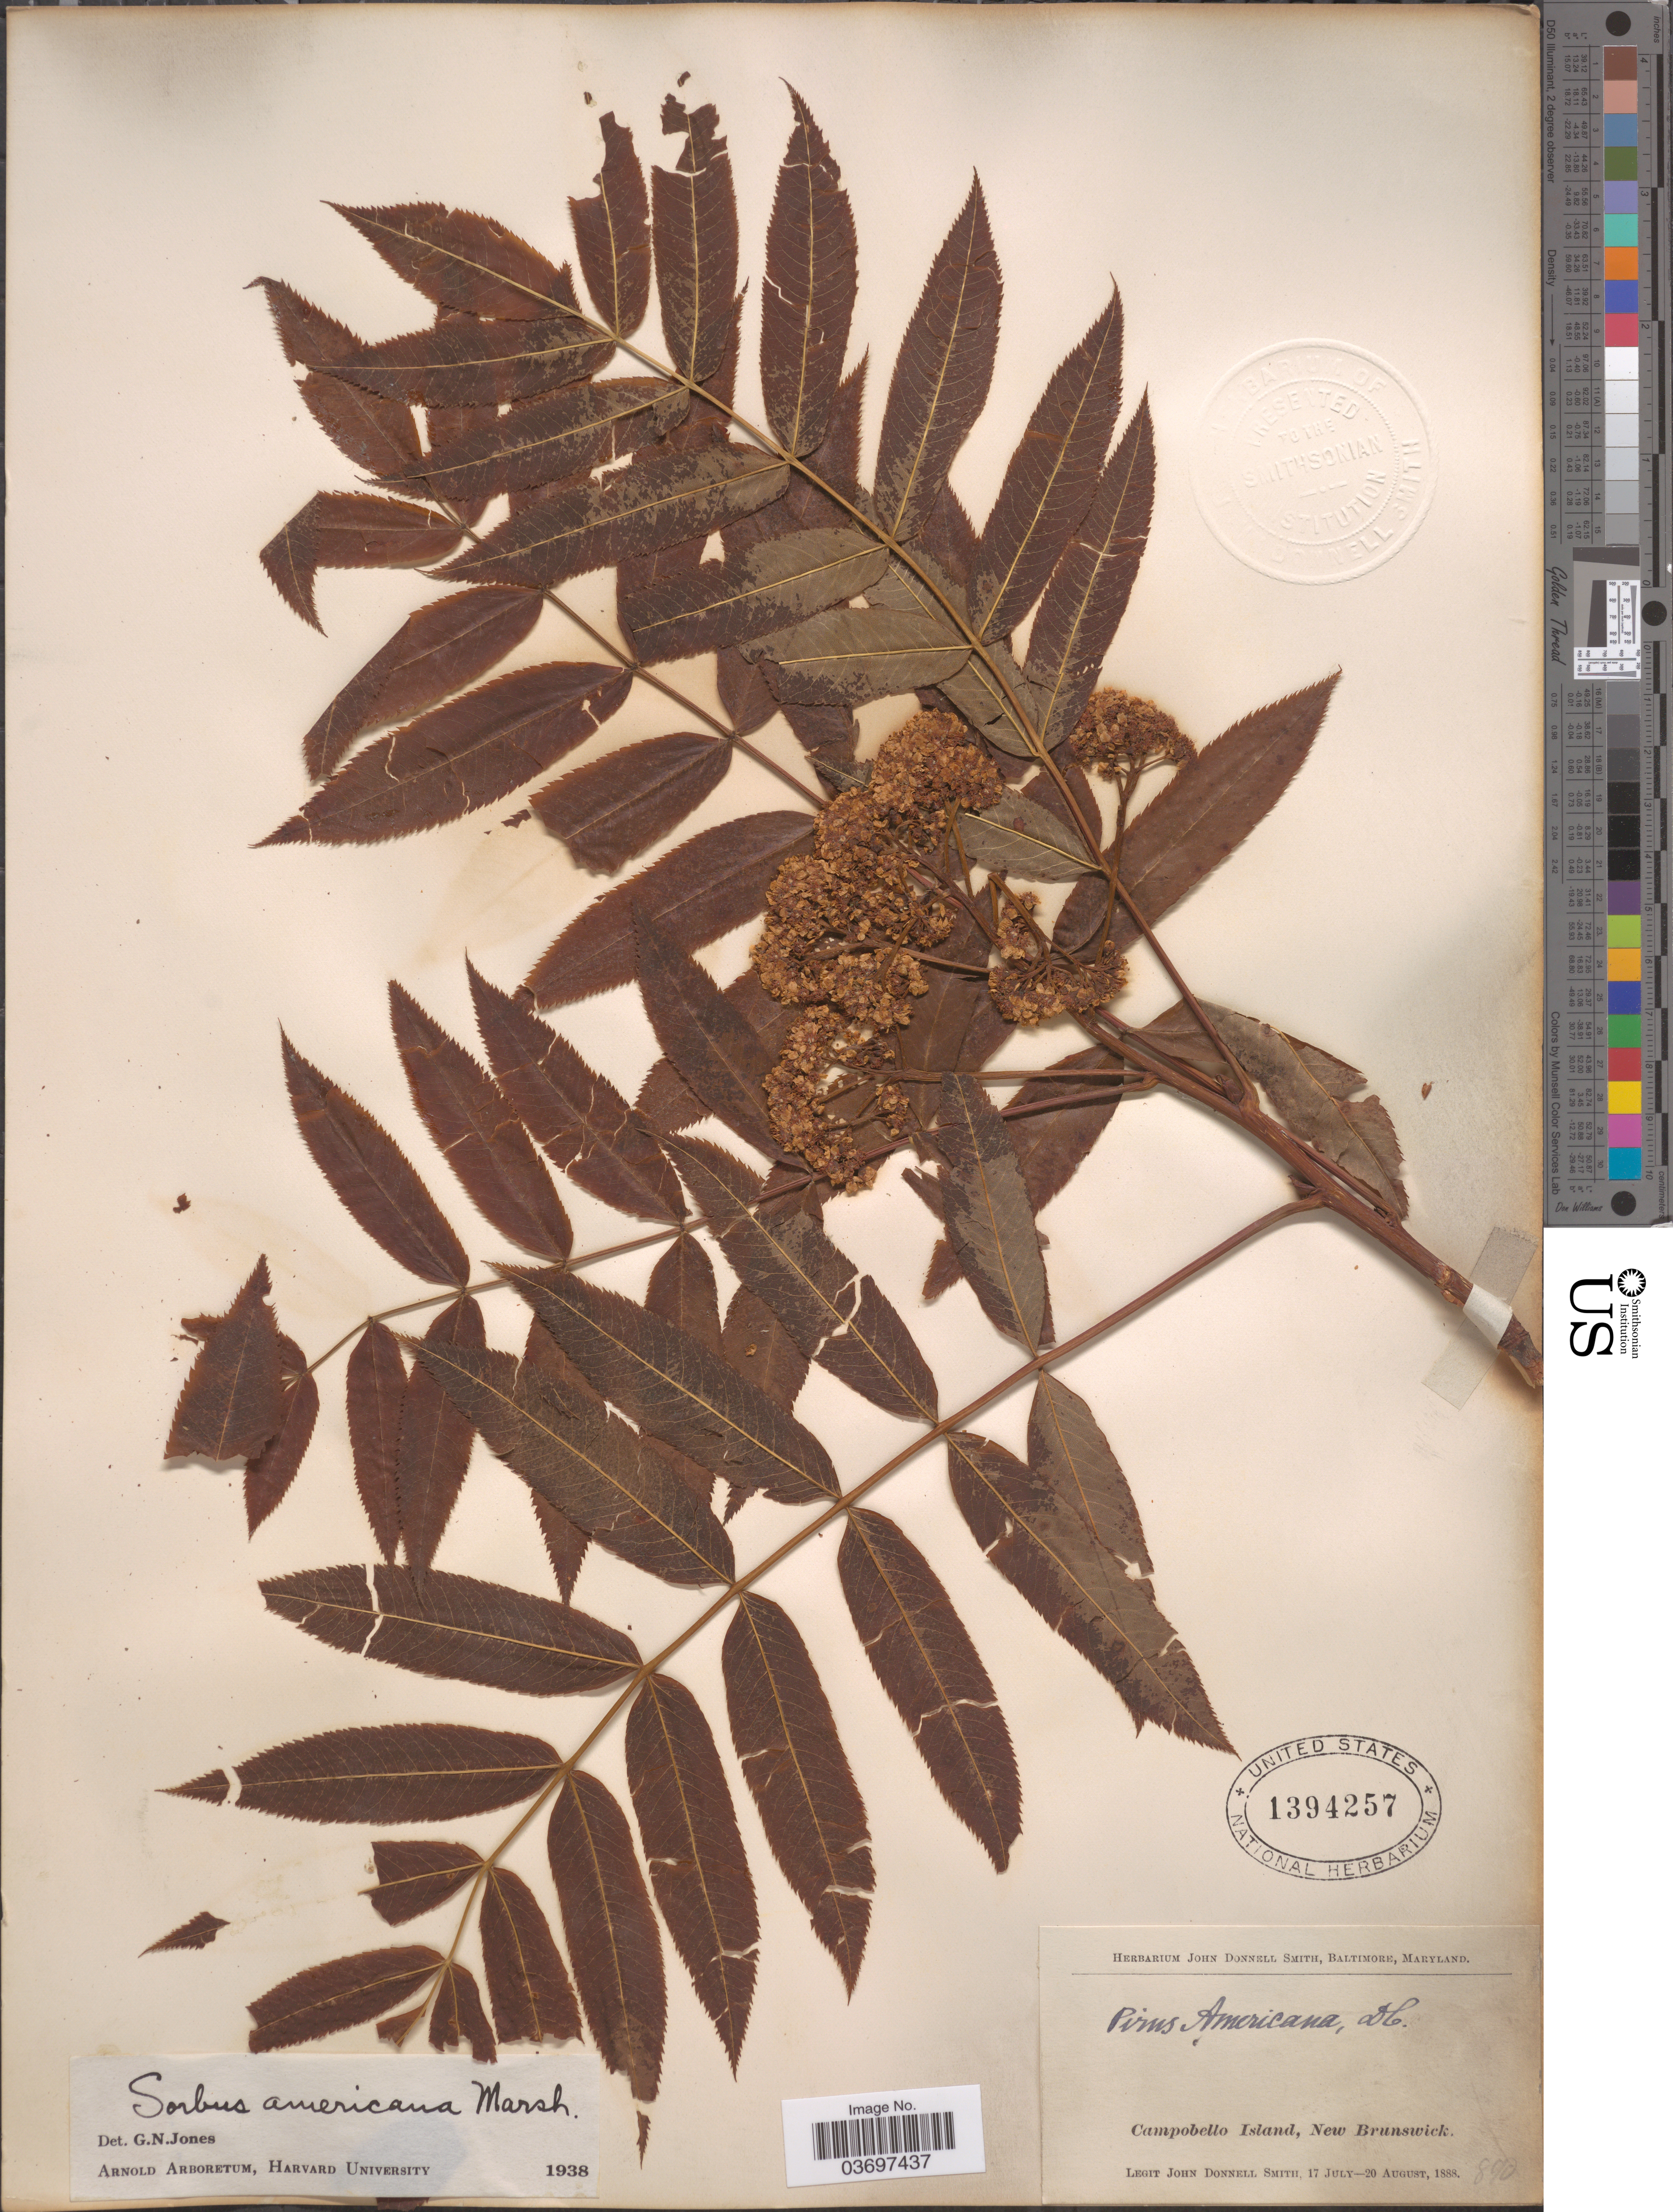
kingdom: Plantae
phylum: Tracheophyta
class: Magnoliopsida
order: Rosales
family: Rosaceae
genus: Sorbus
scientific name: Sorbus americana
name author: Marshall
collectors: J. Donnell Smith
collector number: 890?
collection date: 1888-07-17/1888-08-20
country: Canada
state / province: New Brunswick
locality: Campobello Island.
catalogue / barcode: US 1394257